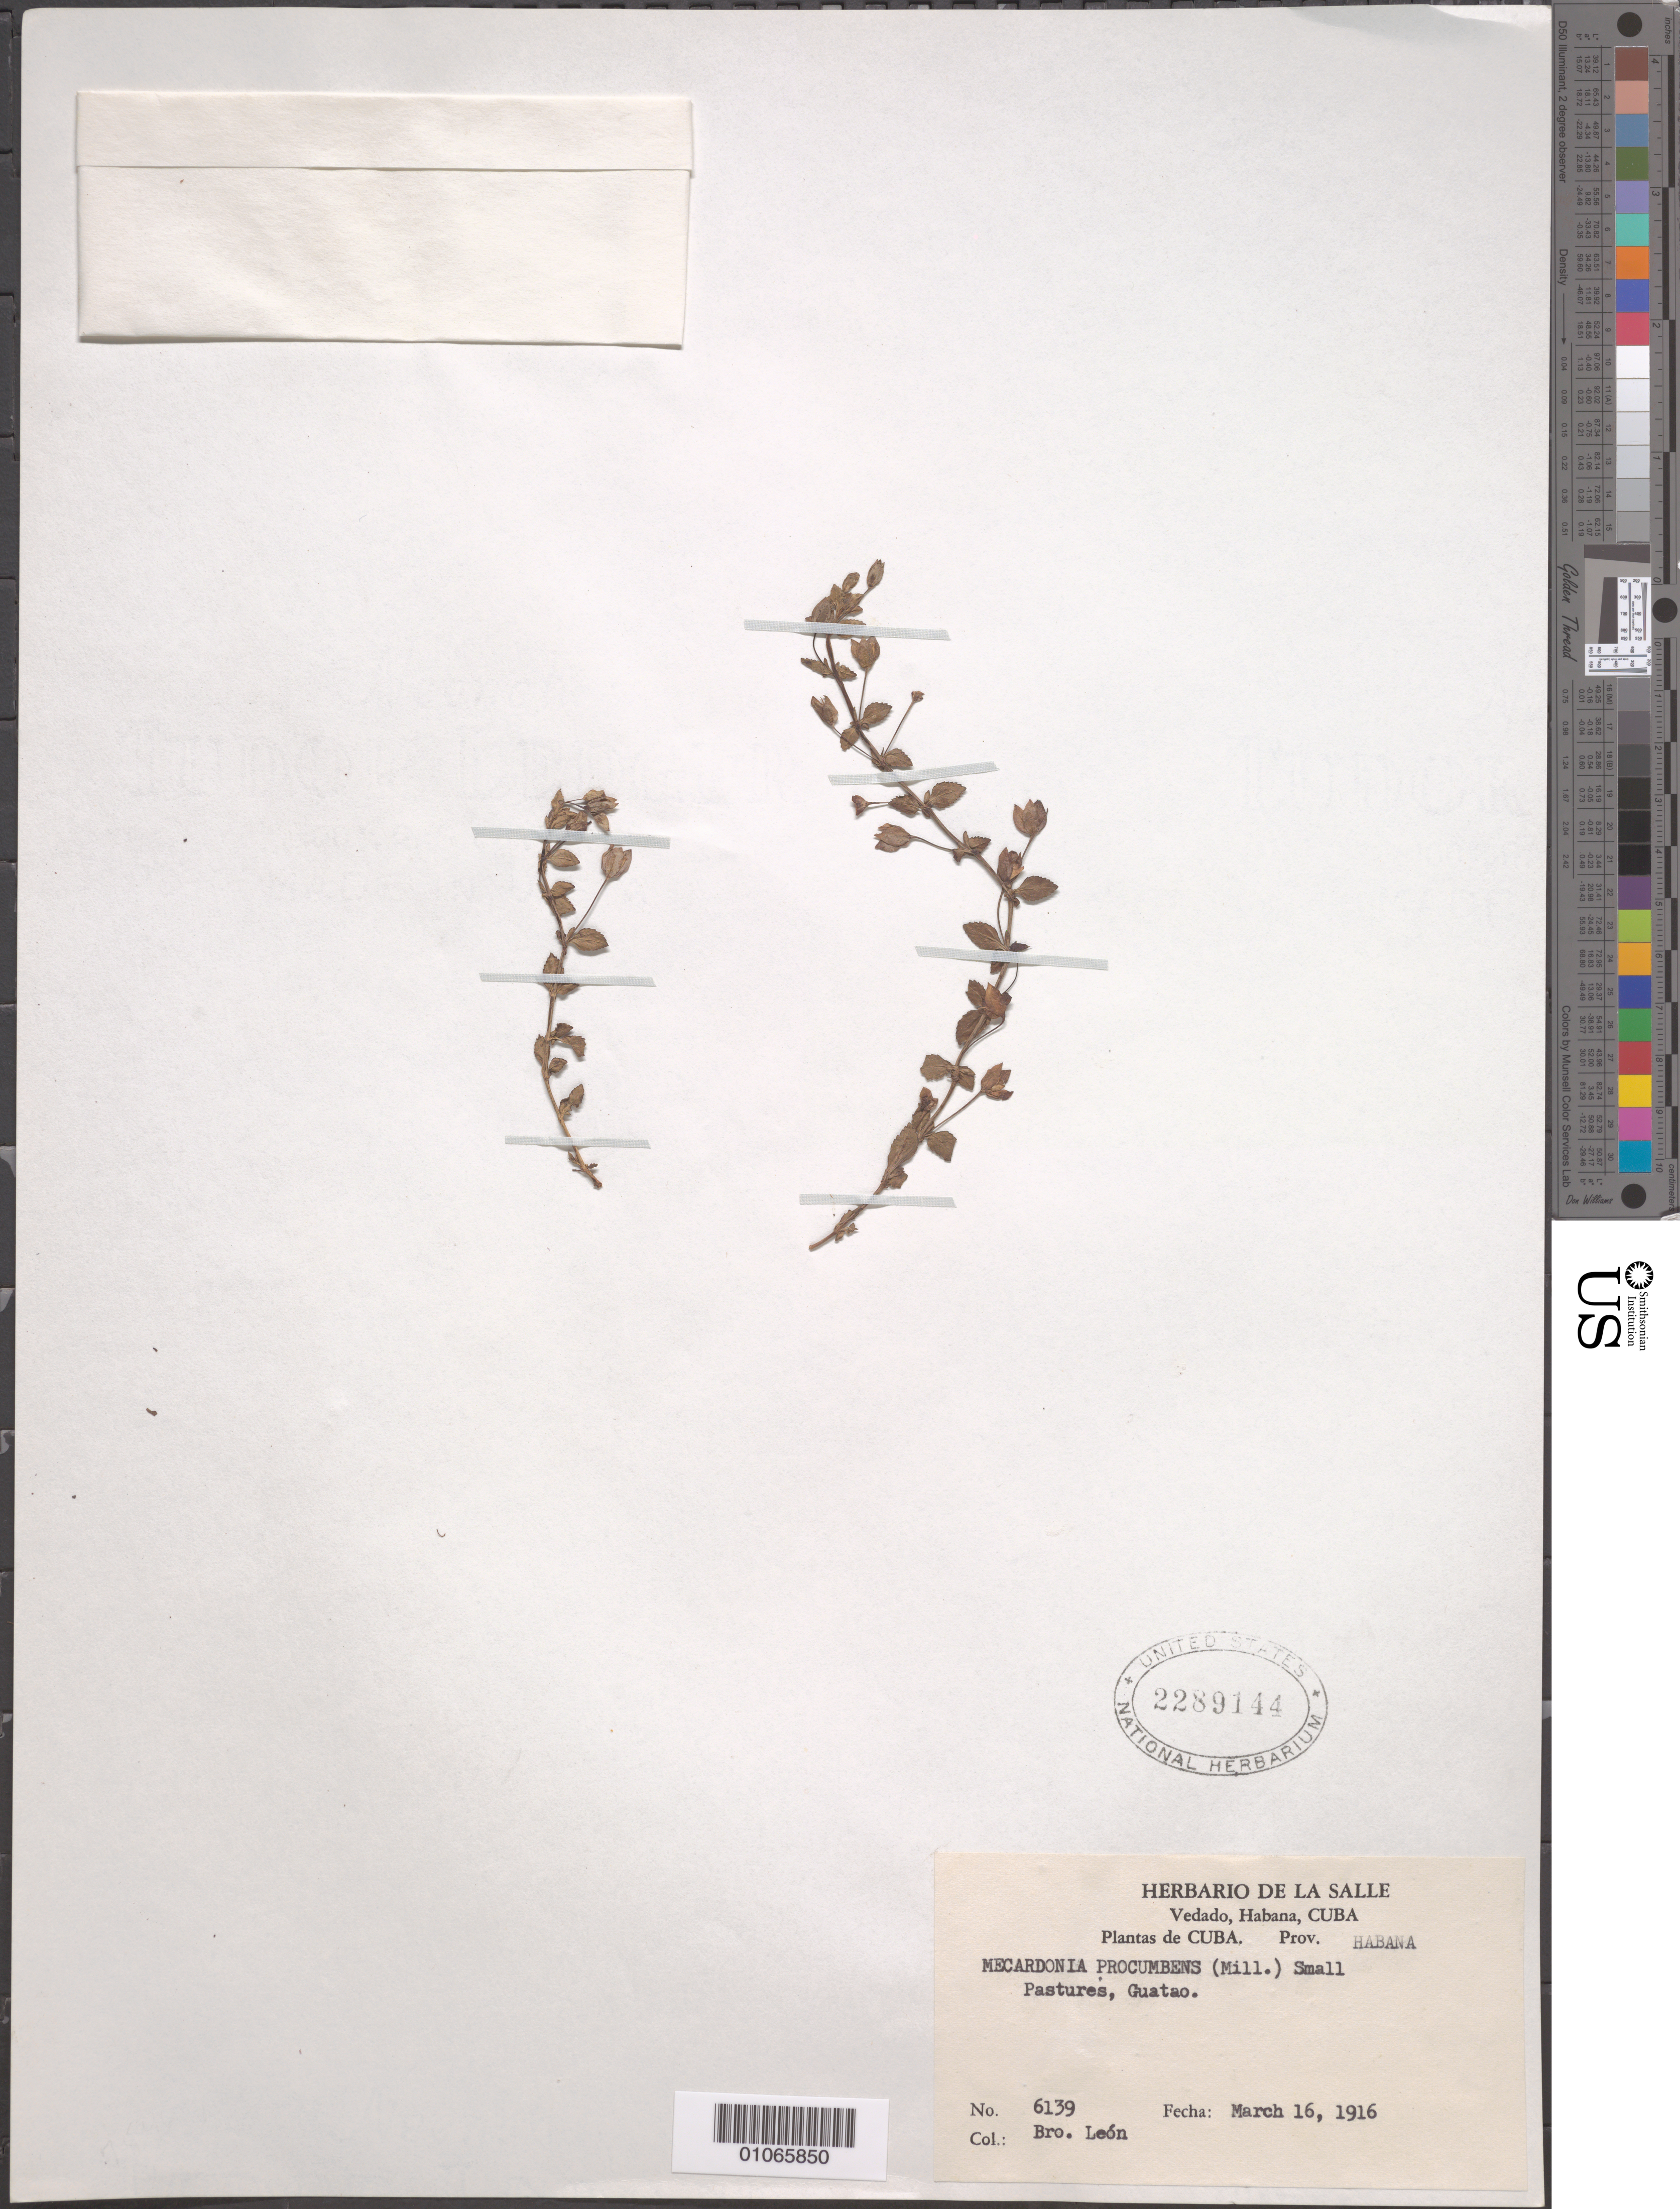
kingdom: Plantae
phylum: Tracheophyta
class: Magnoliopsida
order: Lamiales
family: Plantaginaceae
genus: Mecardonia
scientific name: Mecardonia procumbens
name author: (Mill.) Small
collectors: Bro. León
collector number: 6139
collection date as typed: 16 Mar 1916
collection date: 1916-03-16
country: Cuba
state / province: Isla de La Juventud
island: Isla de la Juventud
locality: Pastures, Guatao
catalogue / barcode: US 2289144